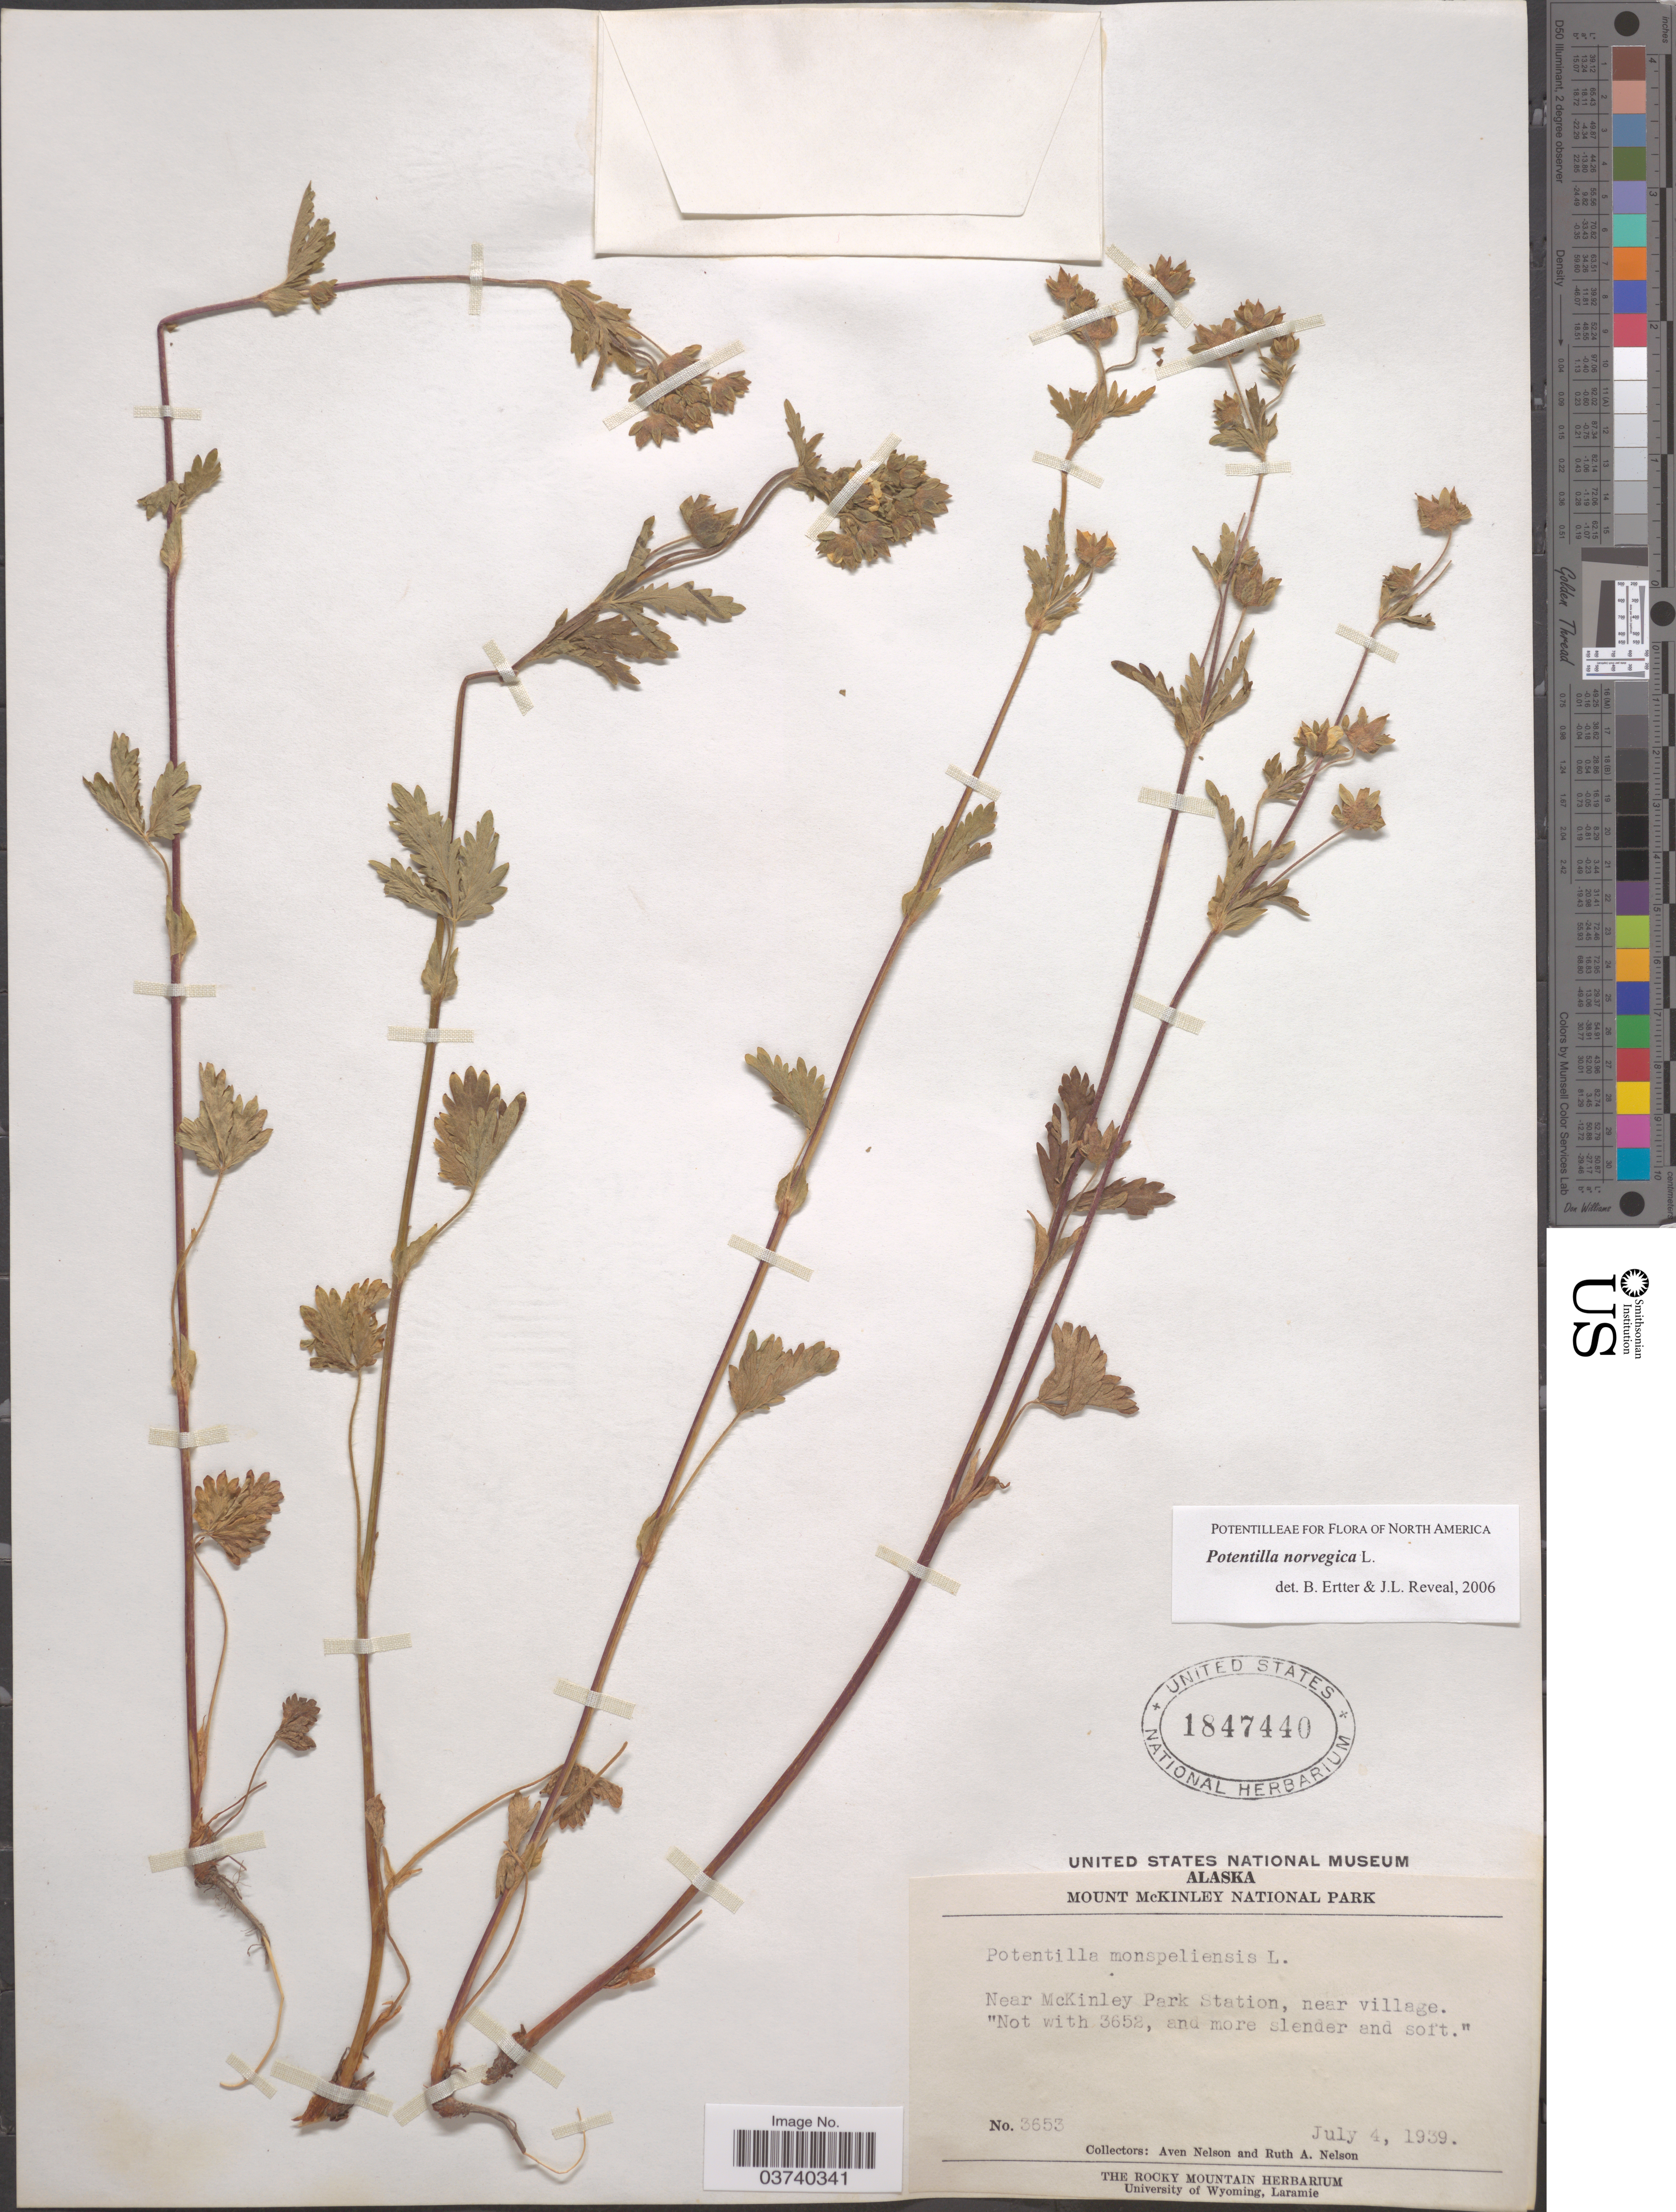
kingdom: Plantae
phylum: Tracheophyta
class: Magnoliopsida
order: Rosales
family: Rosaceae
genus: Potentilla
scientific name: Potentilla norvegica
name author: L.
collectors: A. Nelson & R. A. Nelson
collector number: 3653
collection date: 1939-07-04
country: United States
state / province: Alaska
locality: Mount McKinley National Park. Near McKinley Park Station, near village.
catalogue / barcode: US 1847440